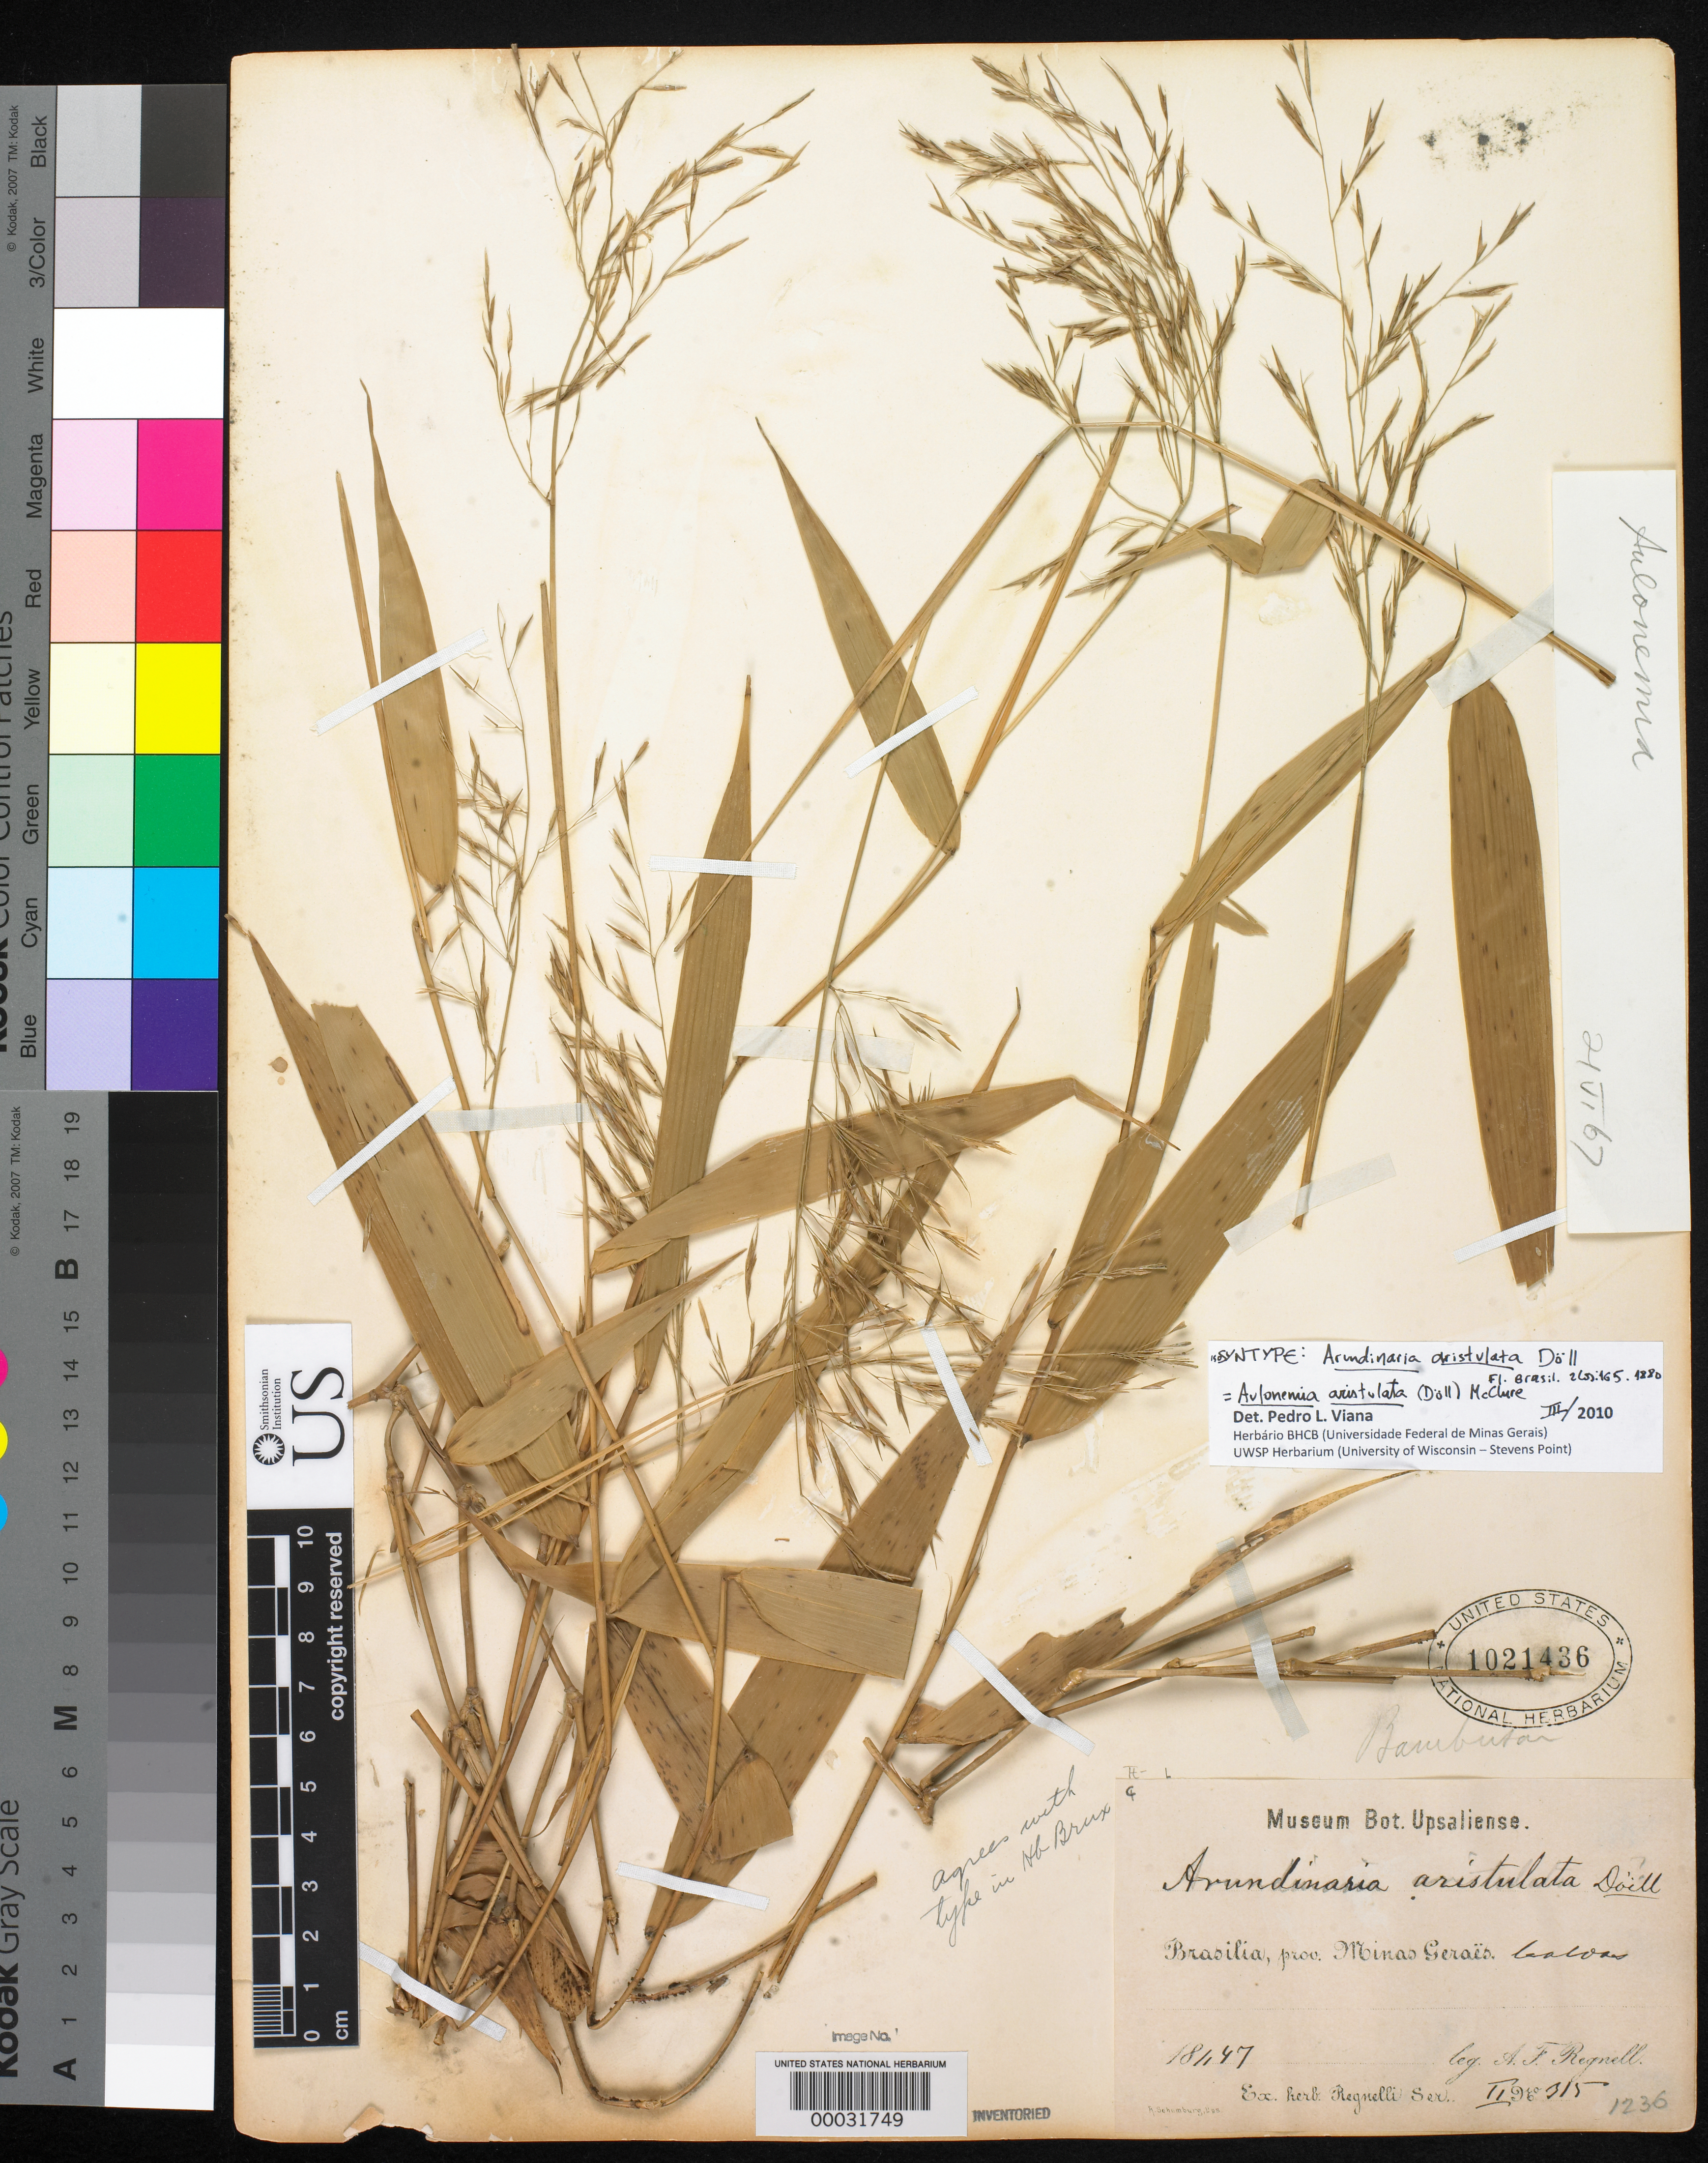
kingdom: Plantae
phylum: Tracheophyta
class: Liliopsida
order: Poales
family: Poaceae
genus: Arundinaria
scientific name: Arundinaria aristulata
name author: Döll in Mart.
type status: Syntype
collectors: A. F. Regnell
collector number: II 315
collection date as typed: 1847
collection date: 1847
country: Brazil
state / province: Minas Gerais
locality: Caldas.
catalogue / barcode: US 1021436